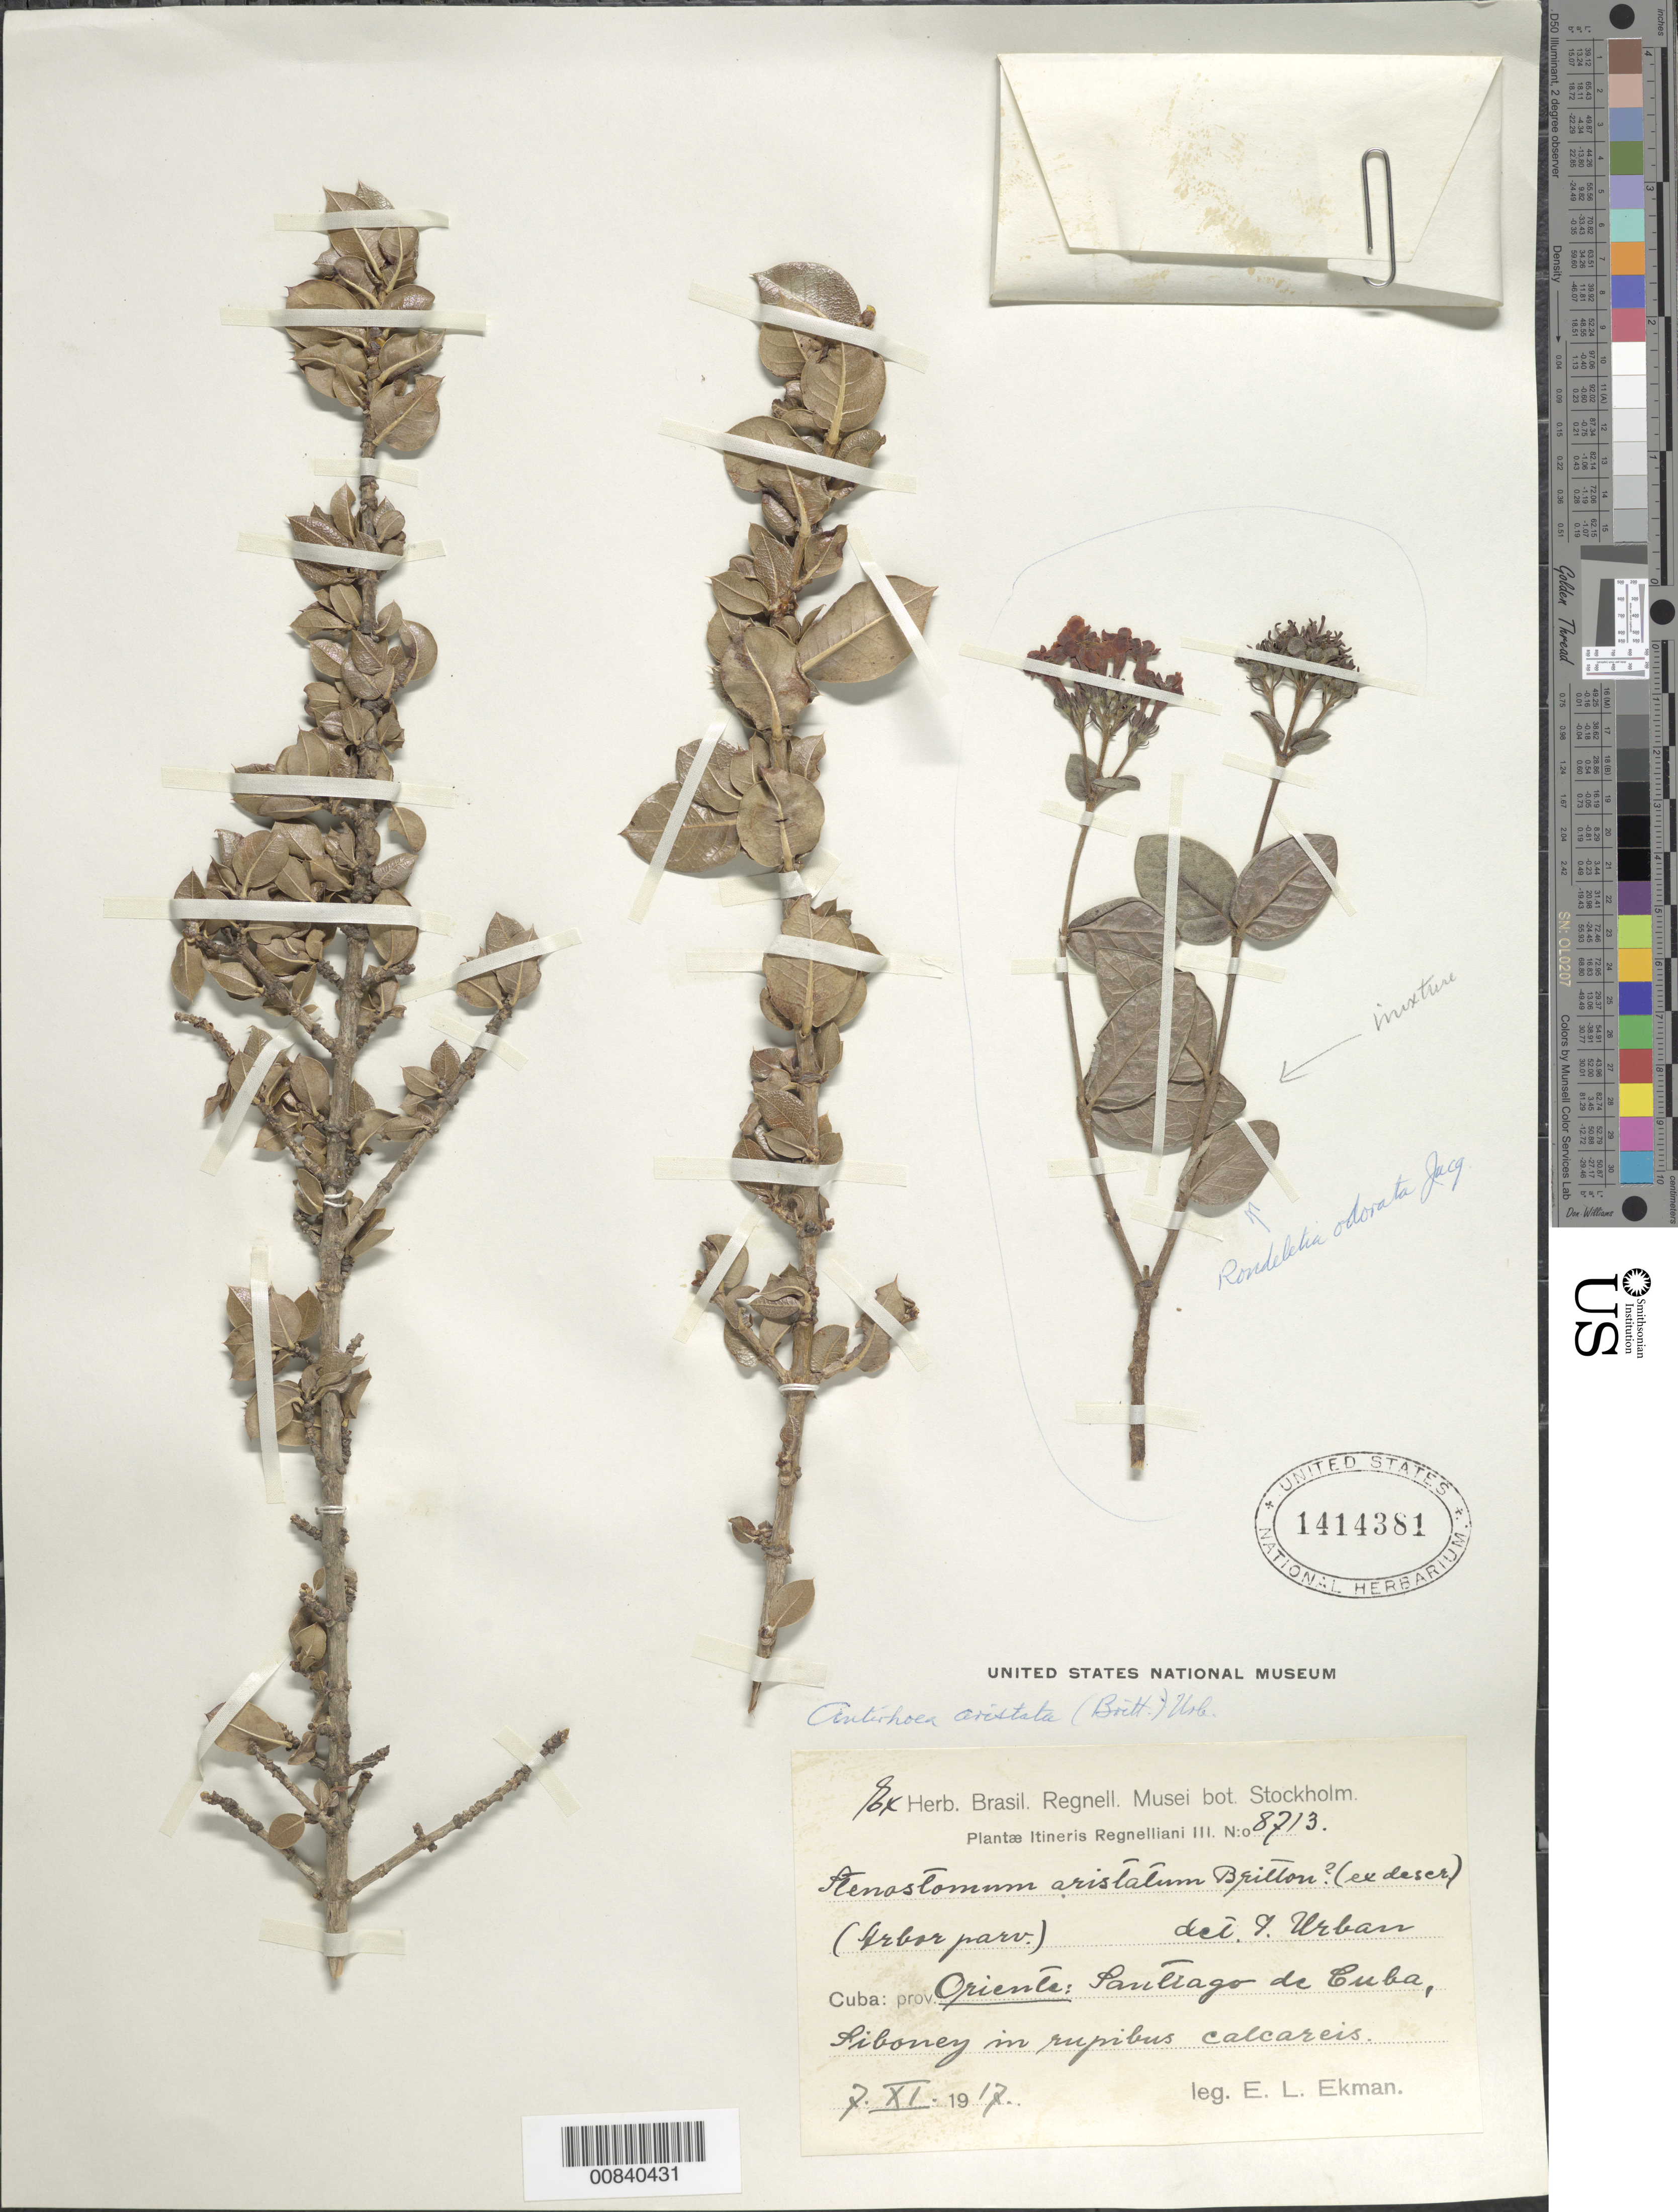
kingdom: Plantae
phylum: Tracheophyta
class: Magnoliopsida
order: Gentianales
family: Rubiaceae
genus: Stenostomum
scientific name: Stenostomum aristatum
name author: Britton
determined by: Urban, Ignatz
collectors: E. L. Ekman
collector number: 8713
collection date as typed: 07 Nov 1917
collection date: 1917-11-07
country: Cuba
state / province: Oriente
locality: Santiago de Cuba, Siboney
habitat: In rupibus calcareis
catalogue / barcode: US 1414381